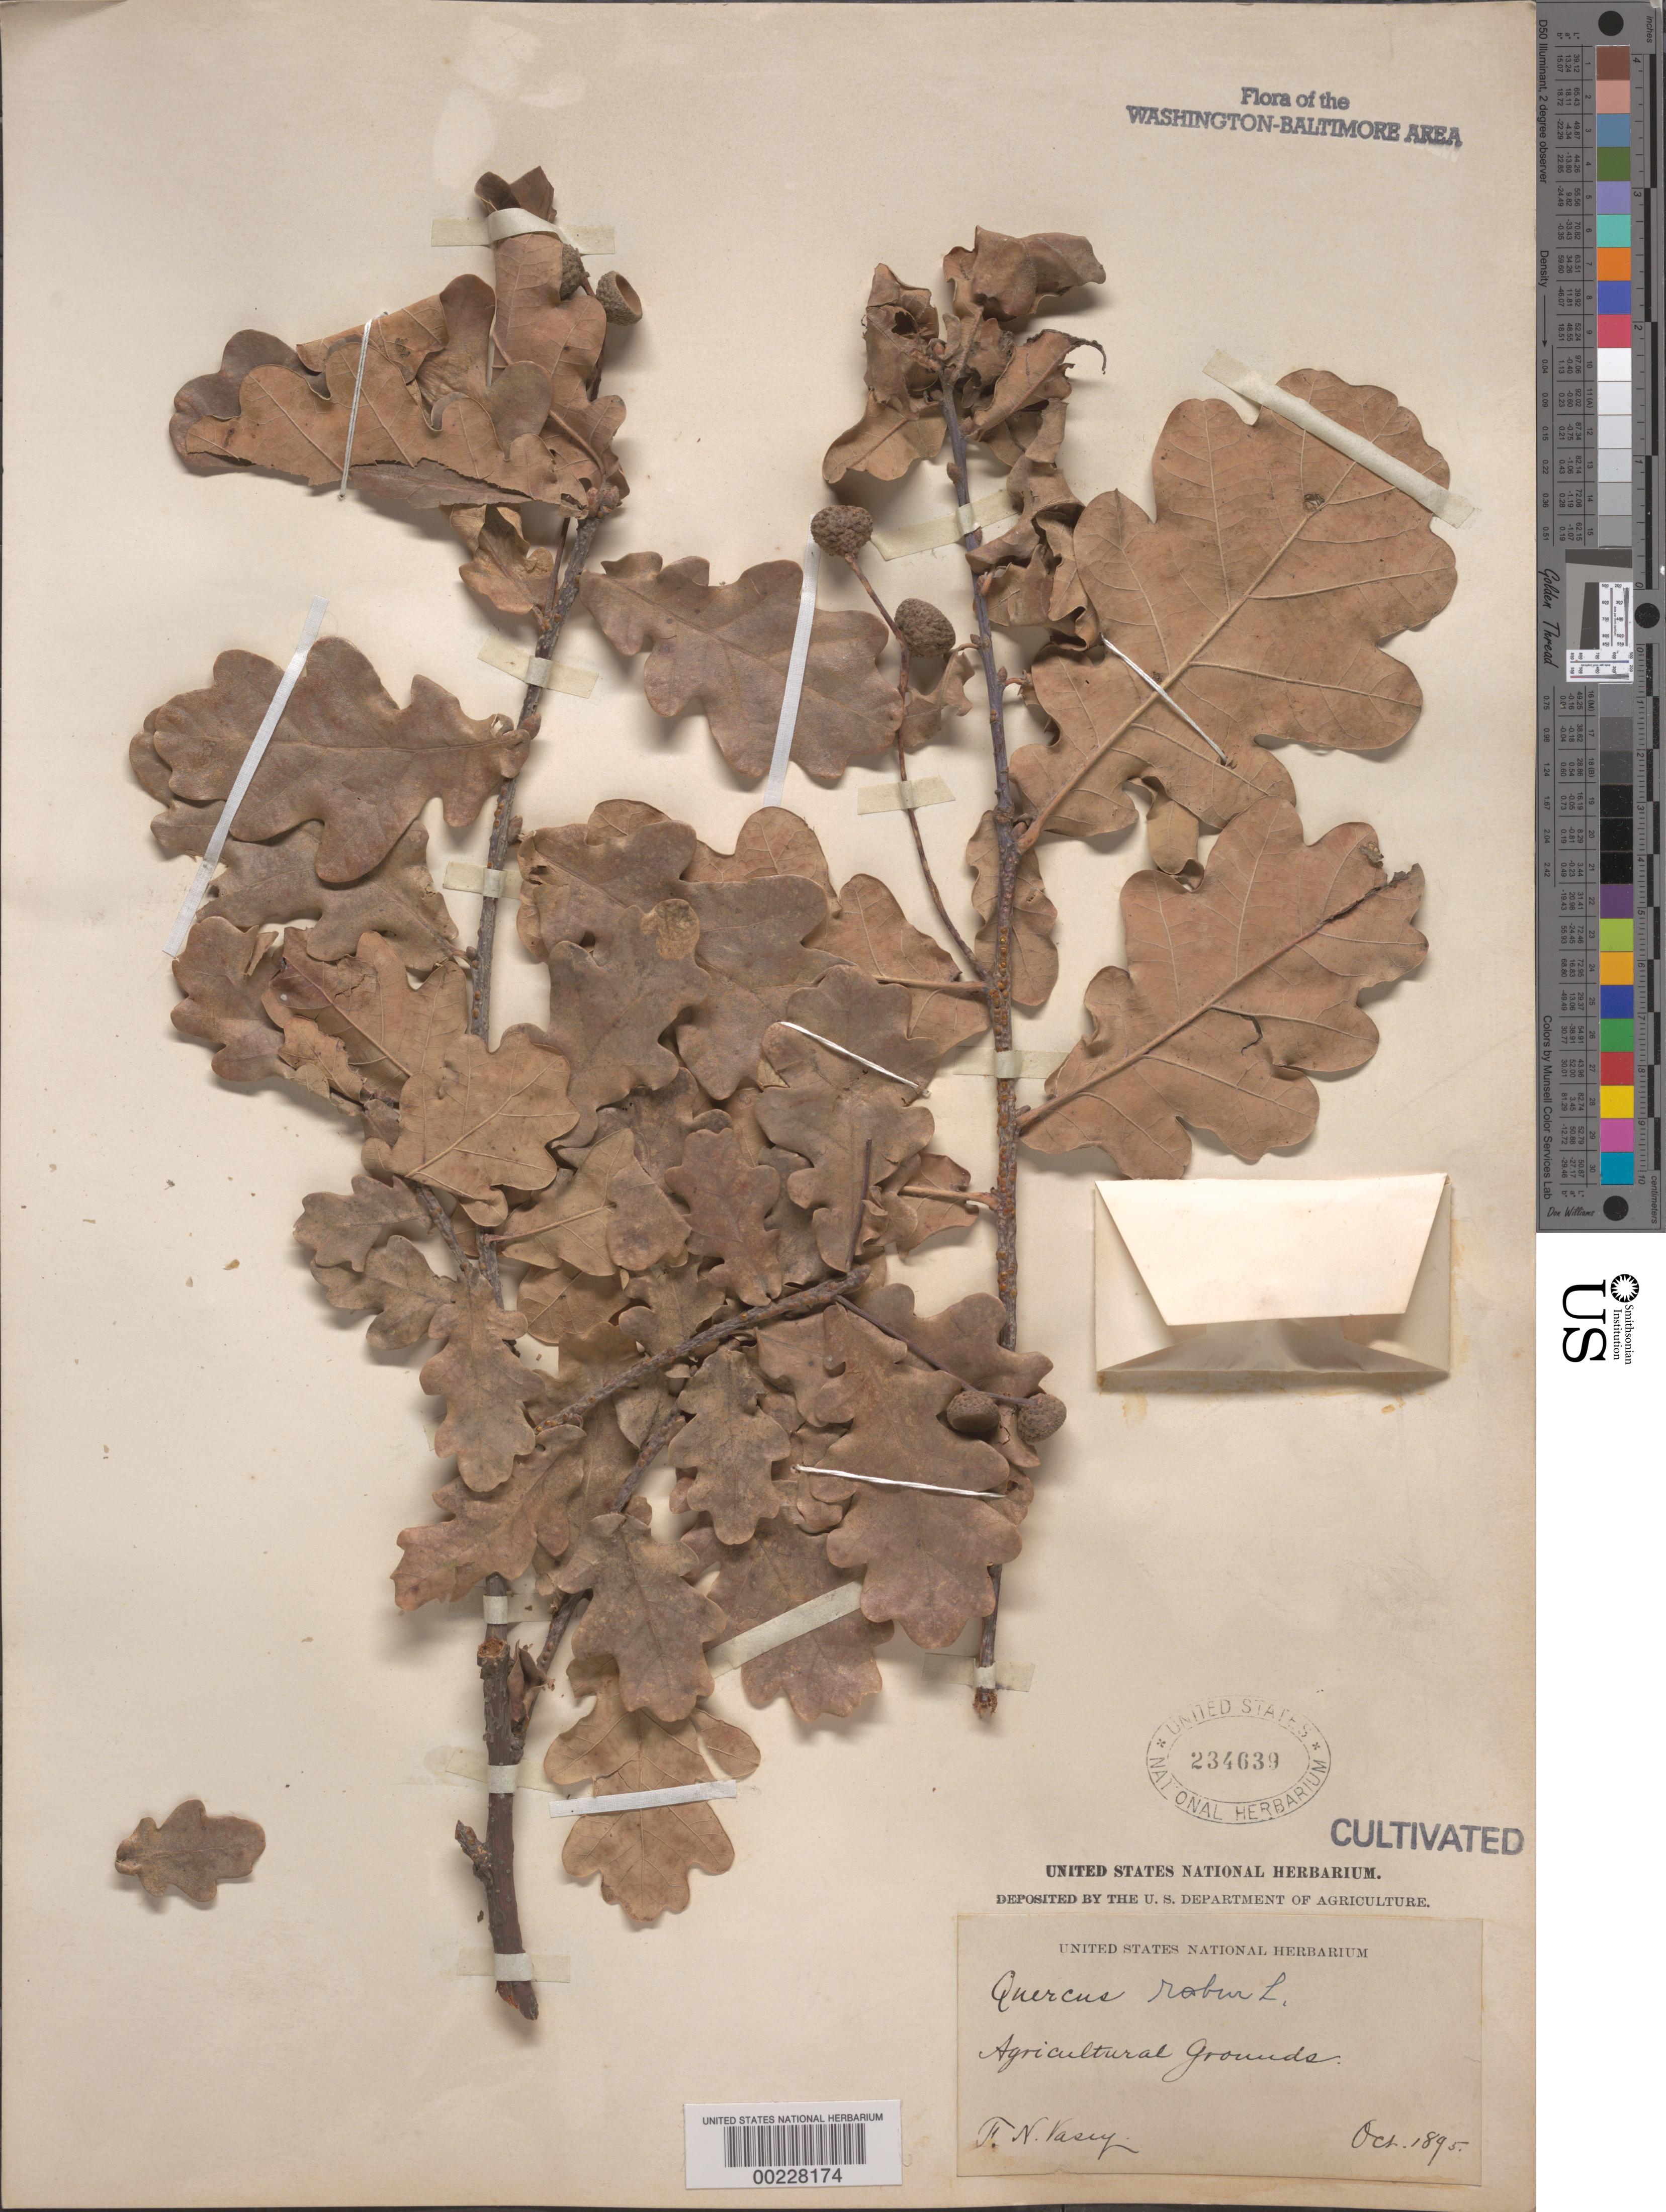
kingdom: Plantae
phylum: Tracheophyta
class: Magnoliopsida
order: Fagales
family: Fagaceae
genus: Quercus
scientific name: Quercus robur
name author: L.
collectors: F. N. Vasey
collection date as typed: Oct 1895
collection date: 1895-10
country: United States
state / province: District of Columbia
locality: Agricultural grounds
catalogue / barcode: US 234639